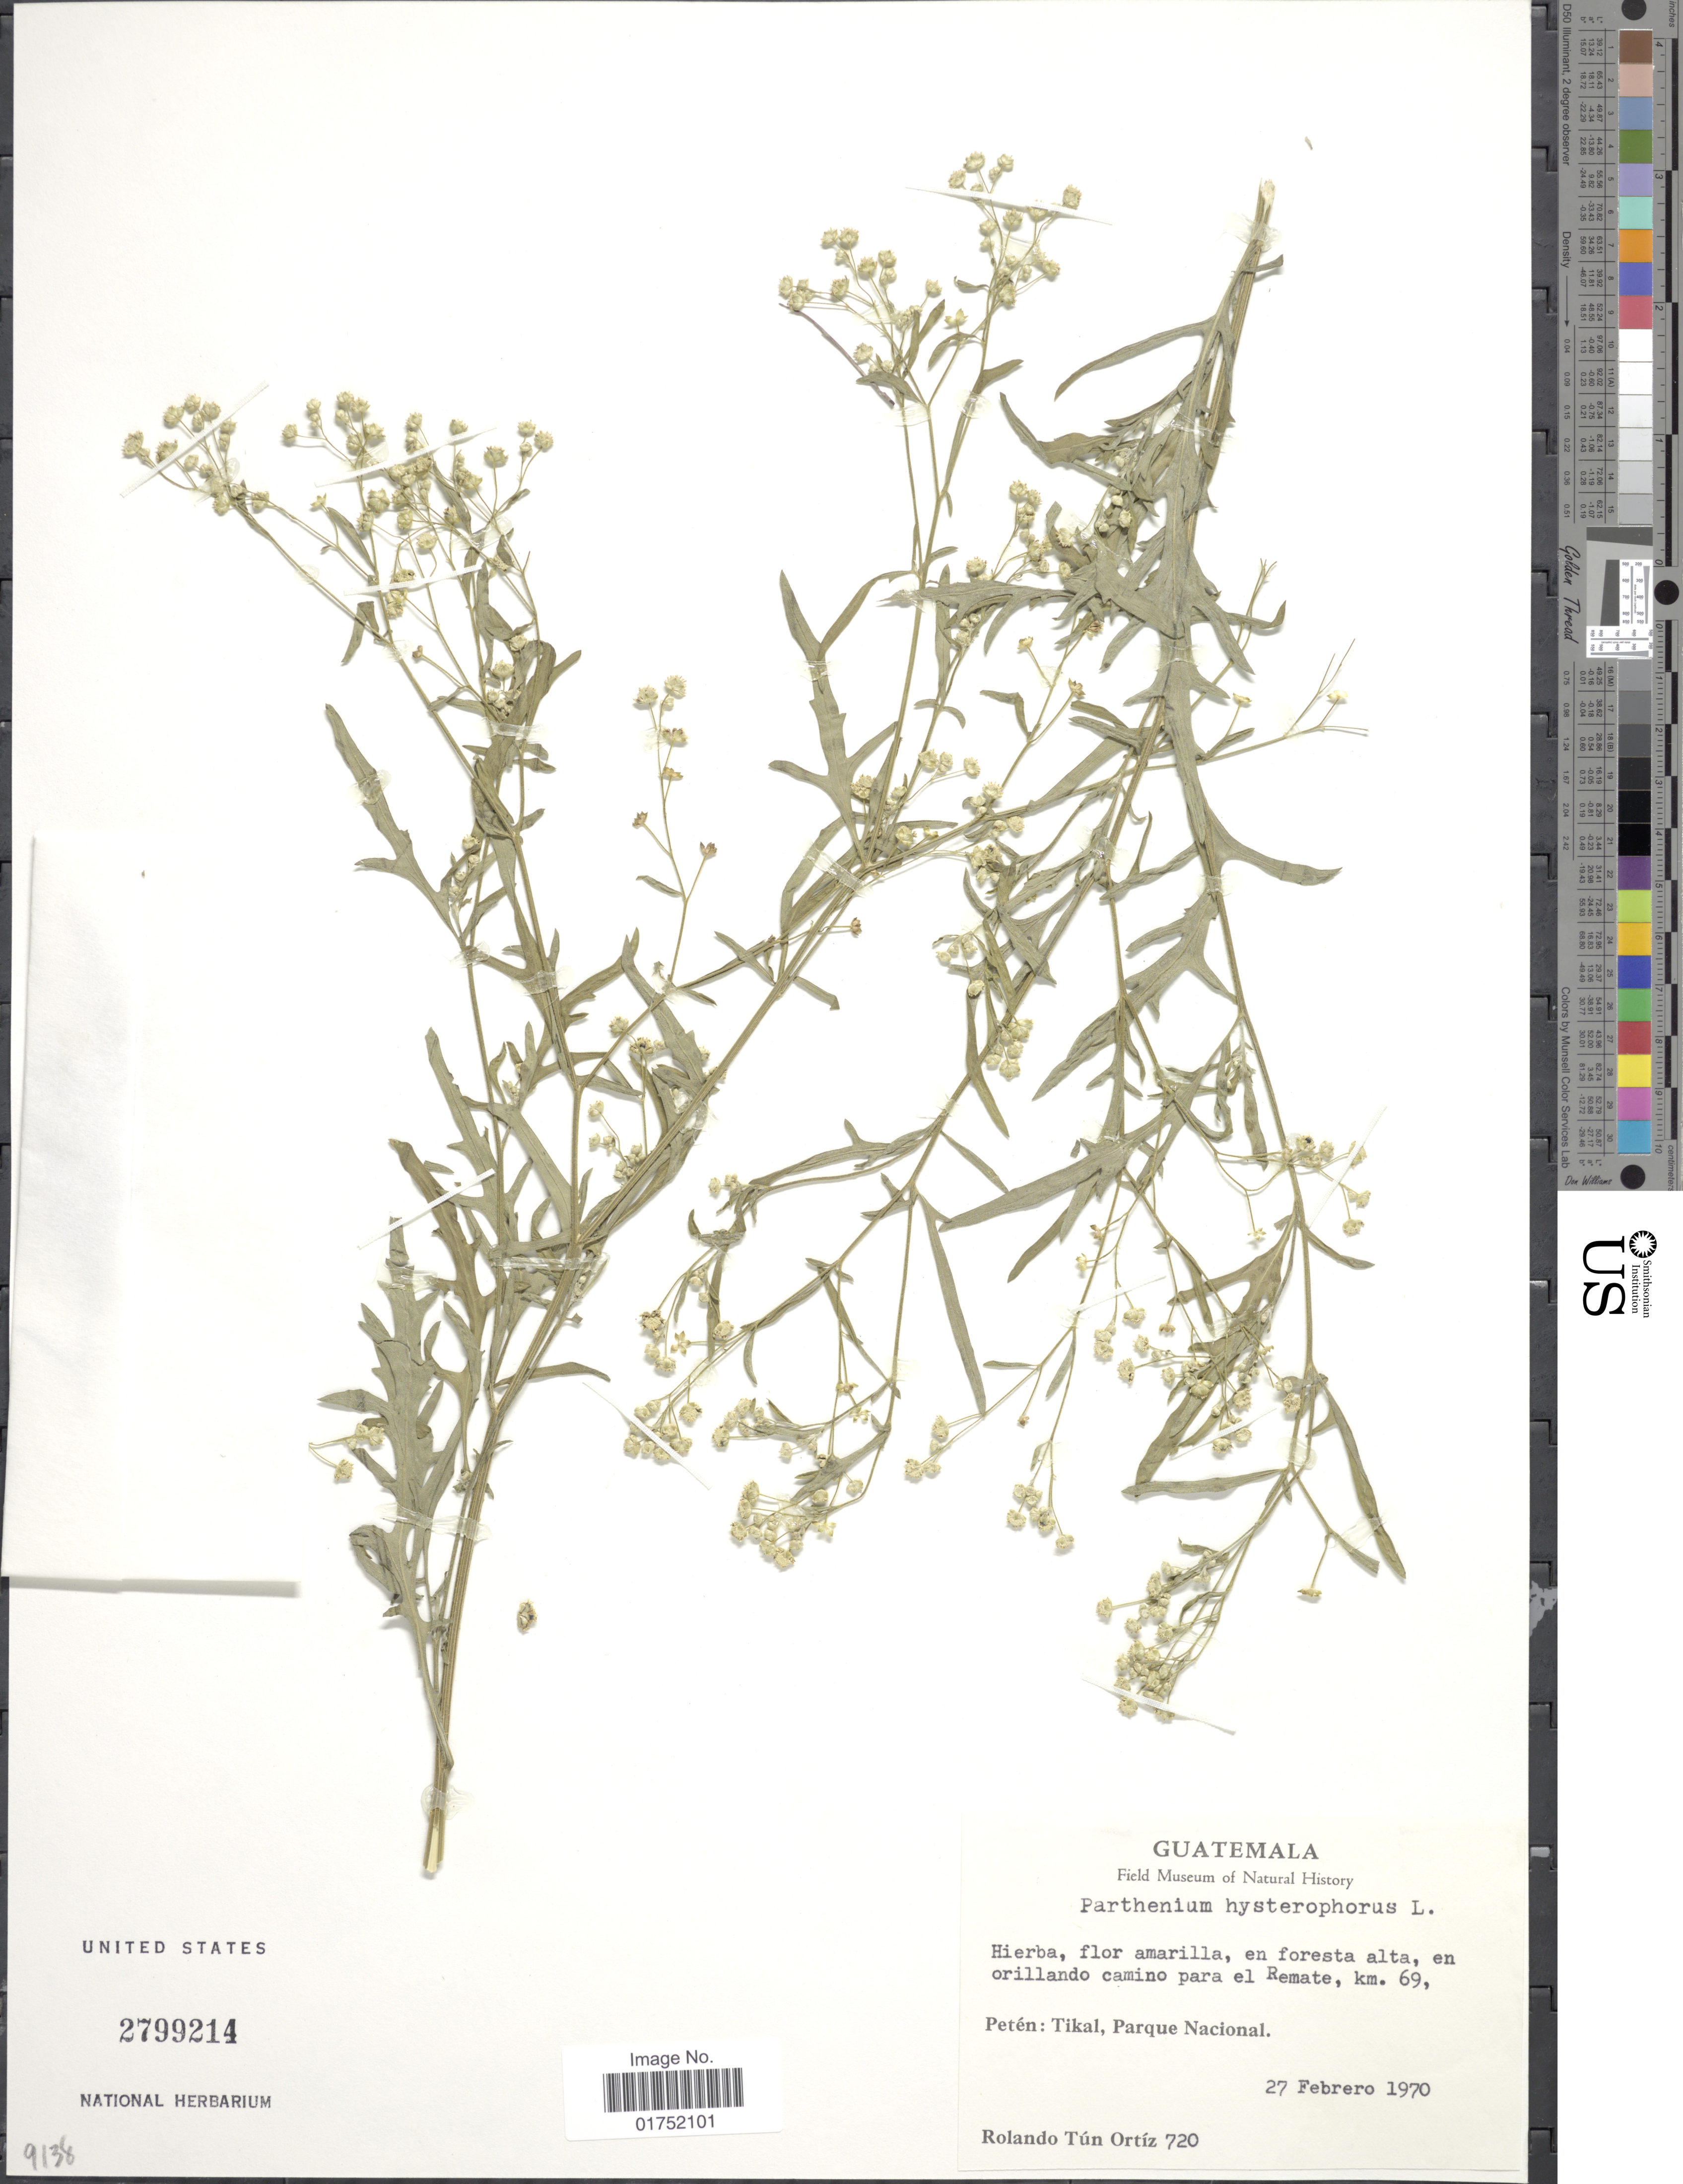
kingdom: Plantae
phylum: Tracheophyta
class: Magnoliopsida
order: Asterales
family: Asteraceae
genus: Parthenium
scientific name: Parthenium hysterophorus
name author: L.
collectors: R. T. Ortíz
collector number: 720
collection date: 1970-02-27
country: Guatemala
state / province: El Petén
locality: En orillando camino para el Remate, km 69, Tikal, Parque Nacional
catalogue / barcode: US 2799214